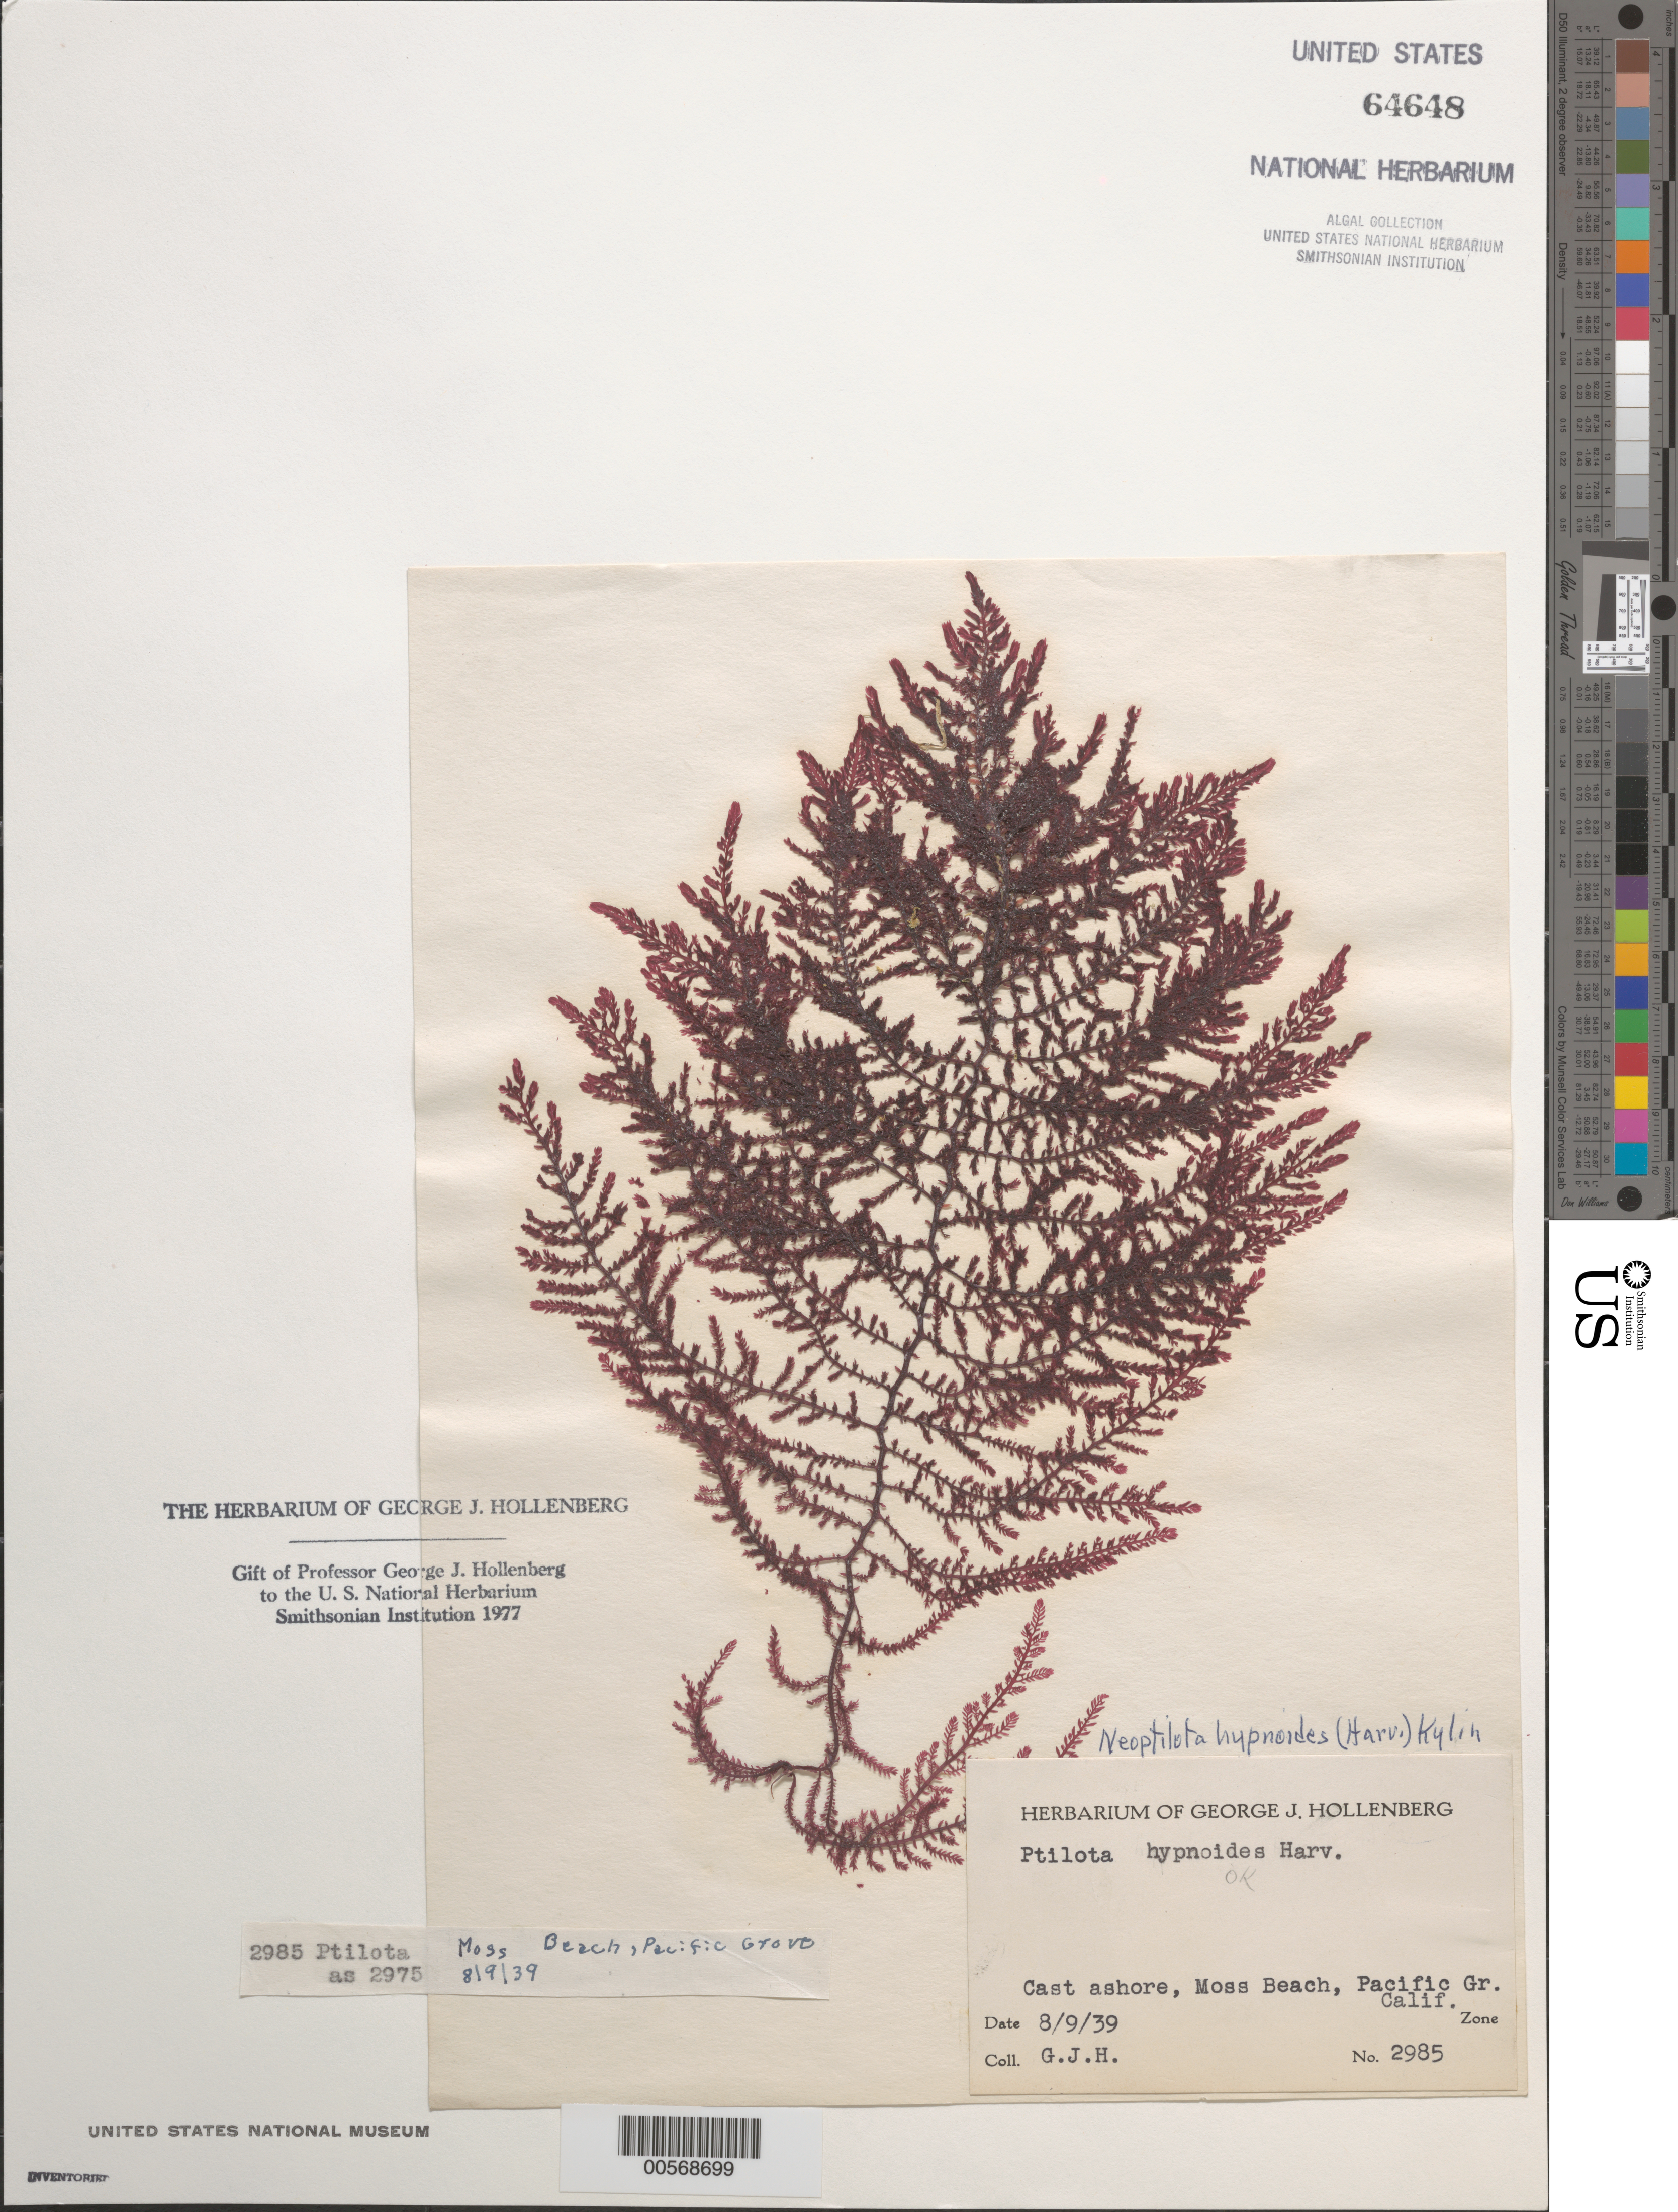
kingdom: Plantae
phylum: Rhodophyta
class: Florideophyceae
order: Ceramiales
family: Wrangeliaceae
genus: Ptilota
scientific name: Ptilota hypnoides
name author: Harv. in Hook. & Arn.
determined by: Algae name updating Project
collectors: G. Hollenberg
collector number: GJH 2985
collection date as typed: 09 Aug 1939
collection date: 1939-08-09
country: United States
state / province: California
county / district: Monterey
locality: Moss Beach, Pacific Grove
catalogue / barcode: US 64648